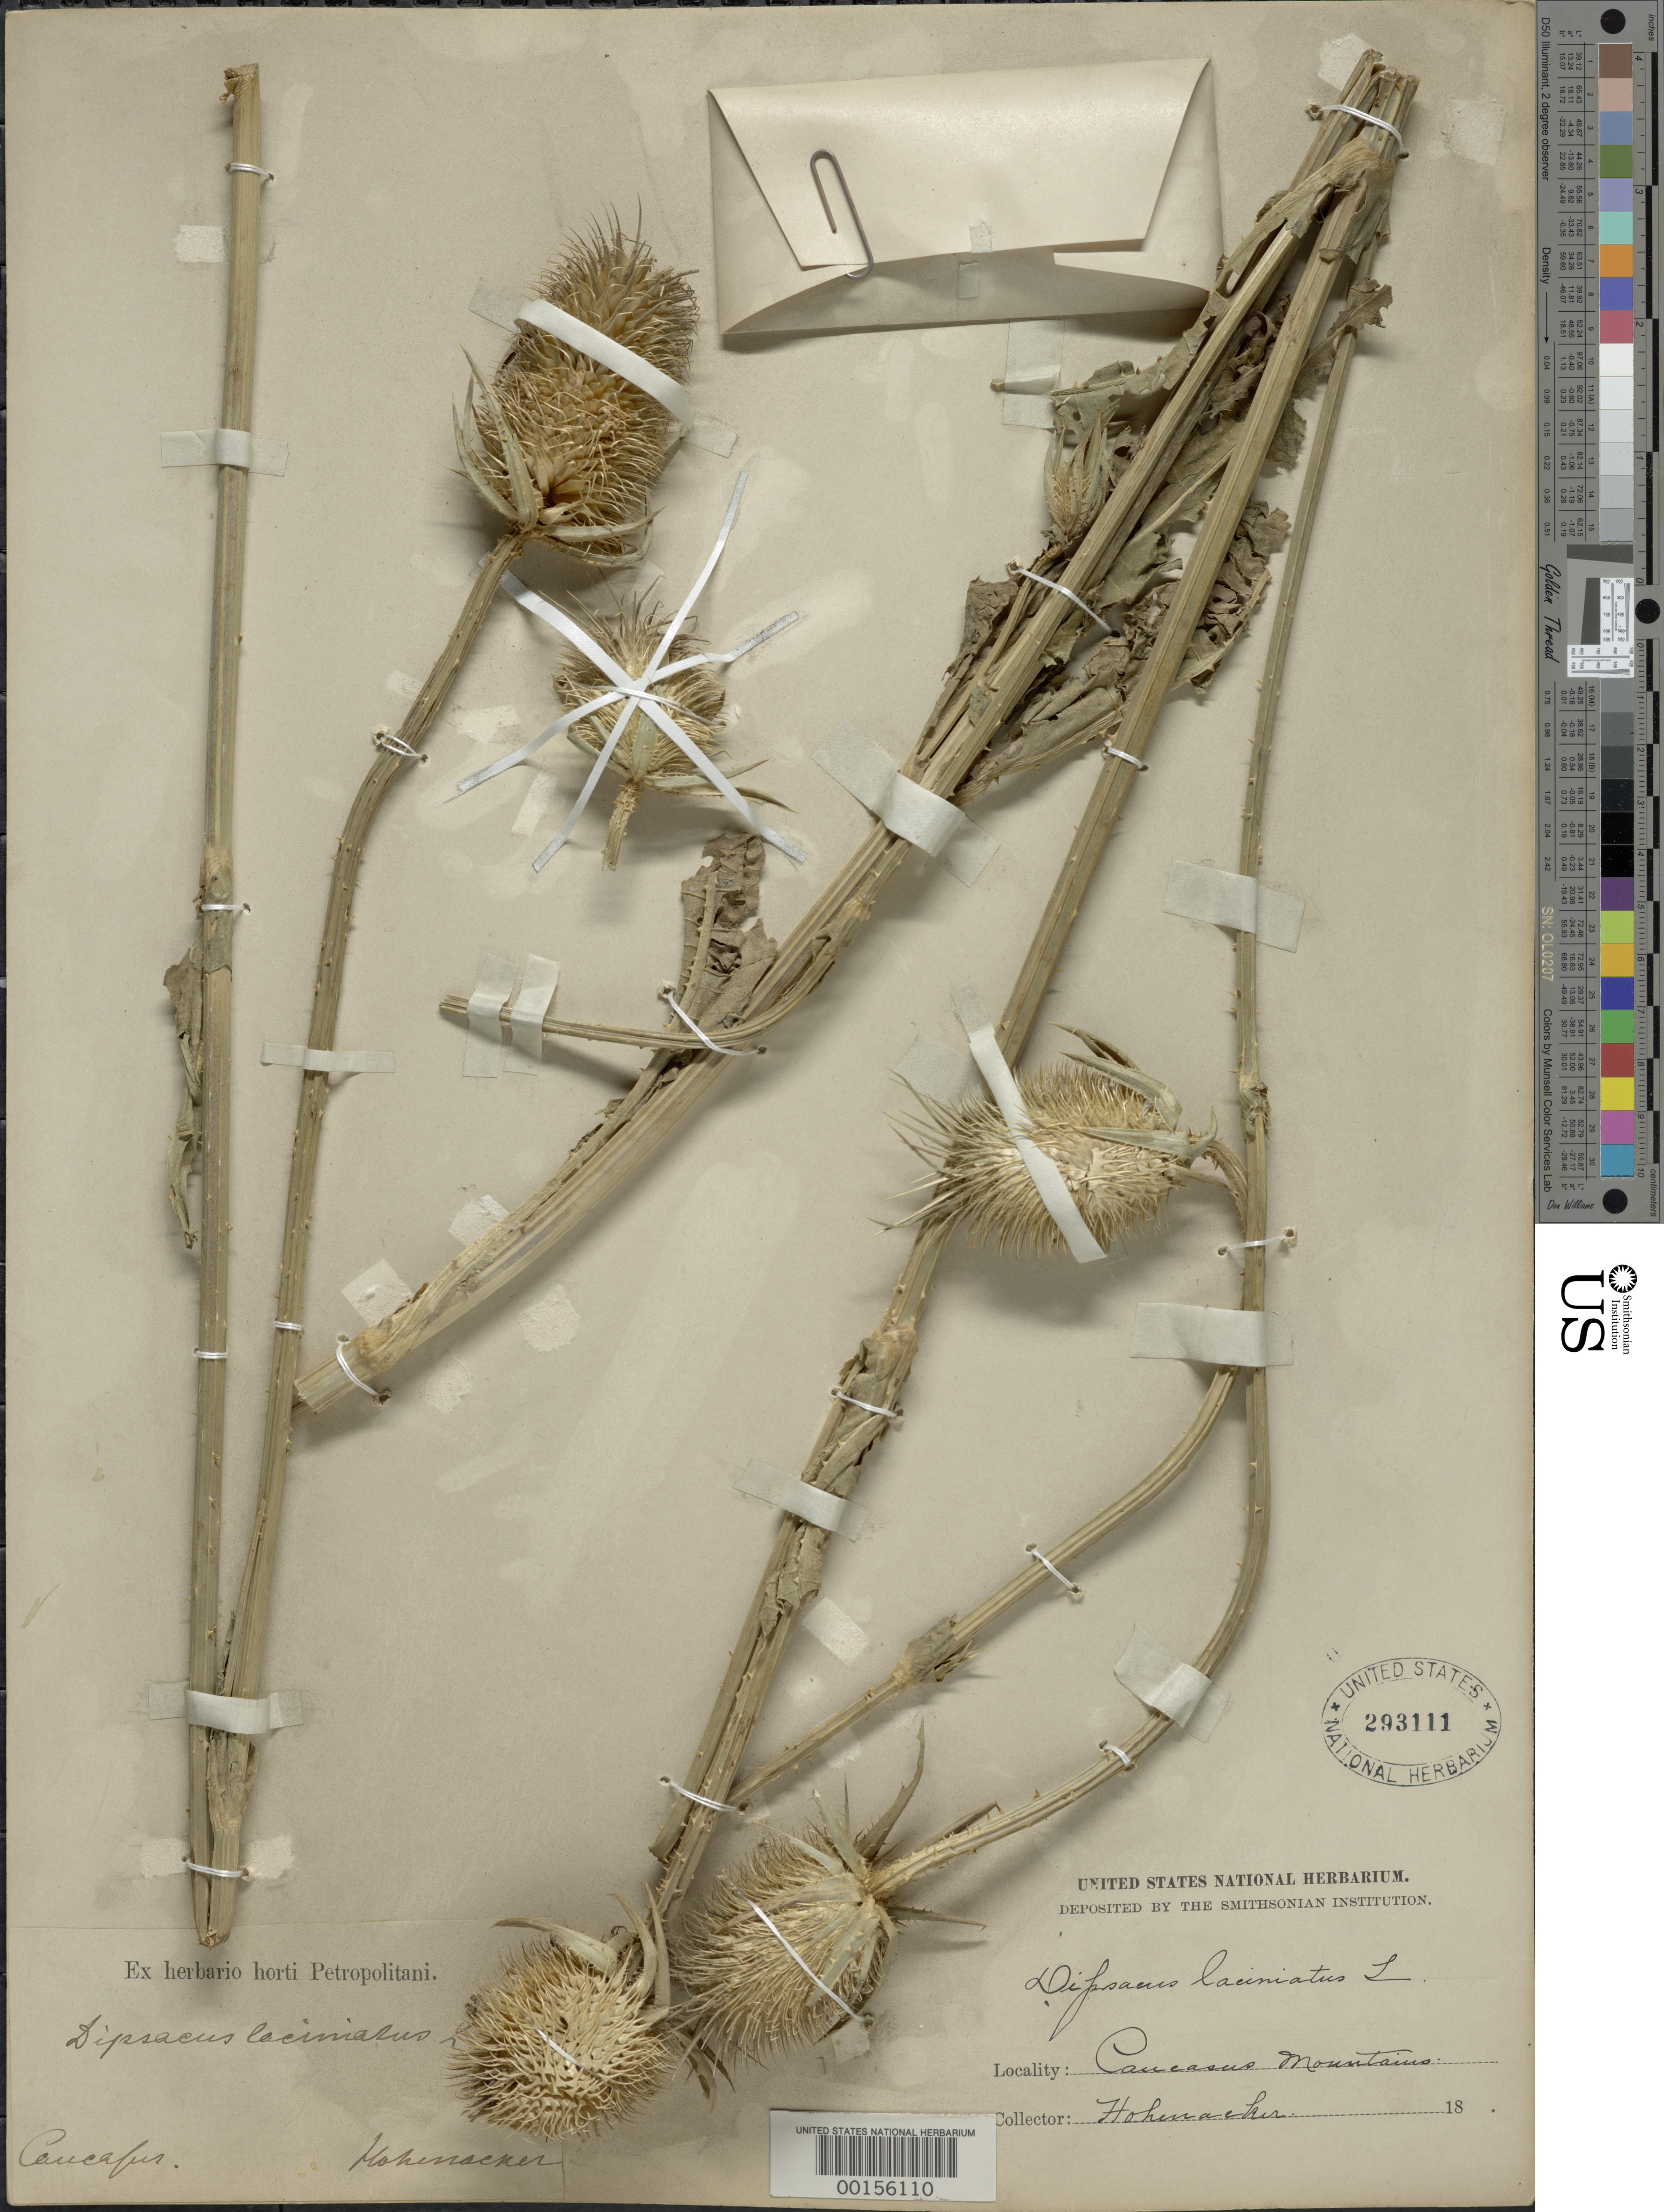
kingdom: Plantae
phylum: Tracheophyta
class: Magnoliopsida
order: Dipsacales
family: Caprifoliaceae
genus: Dipsacus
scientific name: Dipsacus laciniatus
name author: L.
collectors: R. F. Hohenacker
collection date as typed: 18--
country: Russian Federation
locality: Caucasus Mountains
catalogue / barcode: US 293111